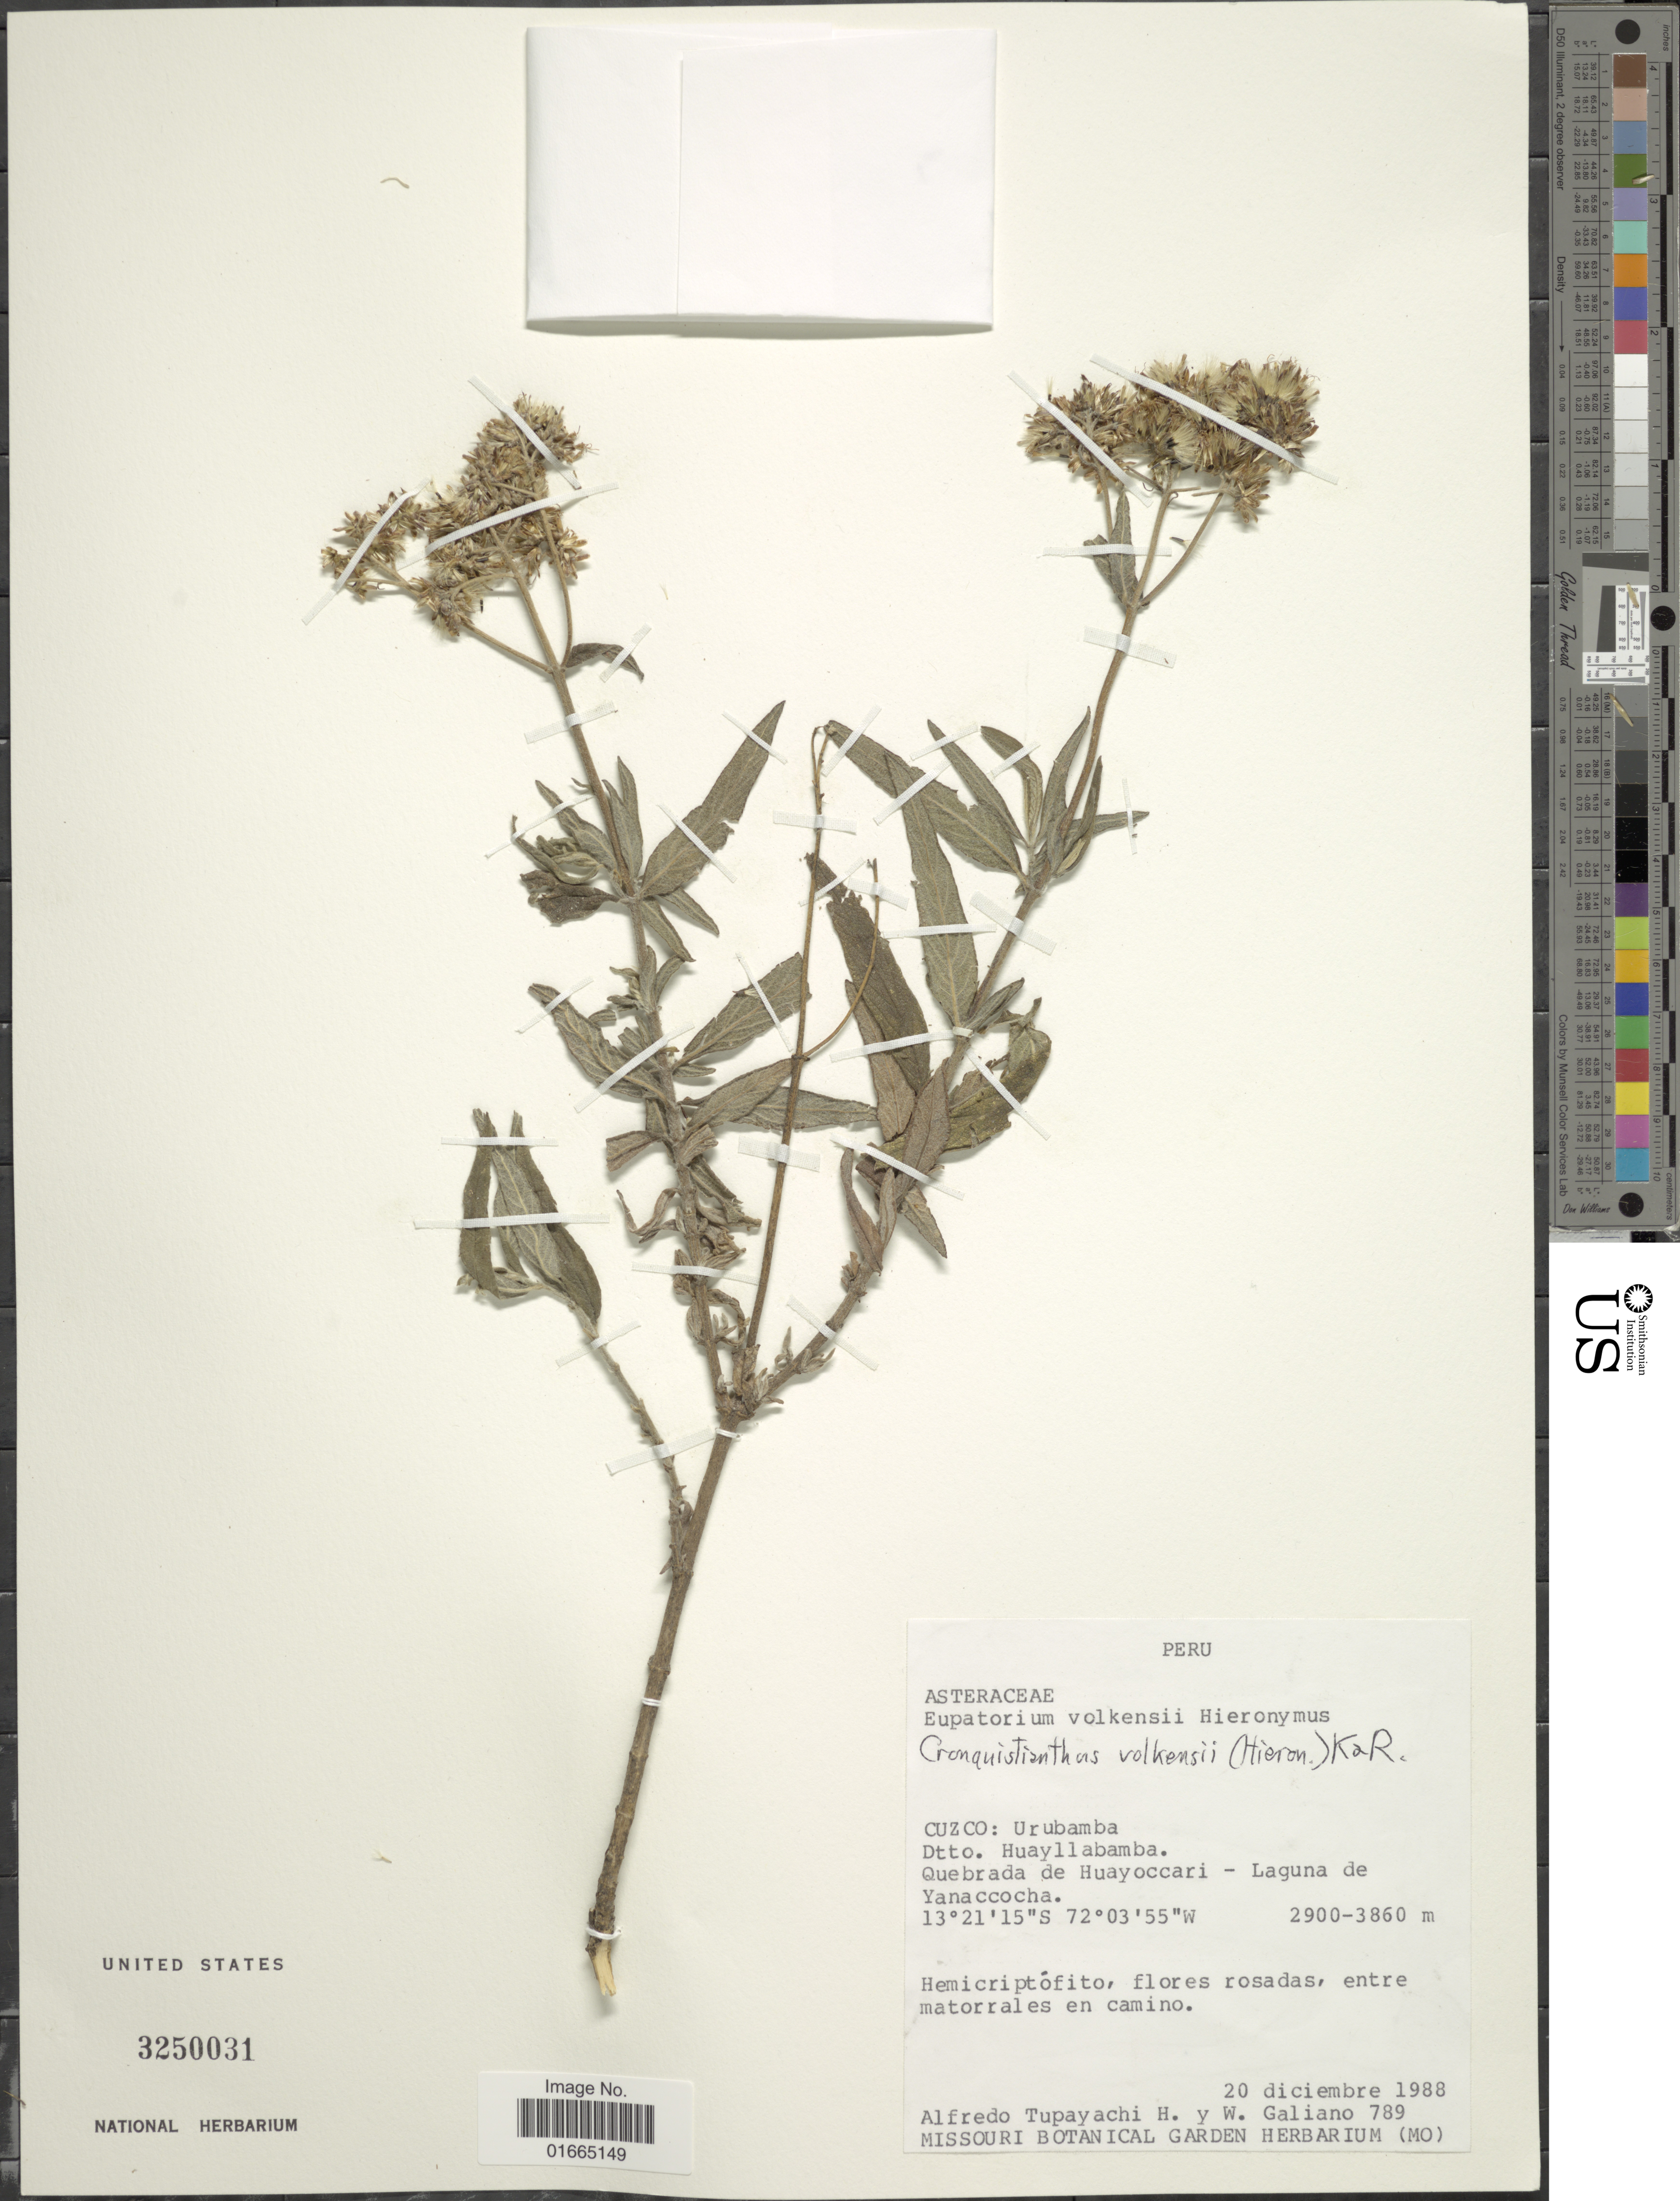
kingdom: Plantae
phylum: Tracheophyta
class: Magnoliopsida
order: Asterales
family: Asteraceae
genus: Cronquistianthus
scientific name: Cronquistianthus volkensii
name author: (Hieron.) R.M. King & H. Rob.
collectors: A. Tupayachi H. & W. Galiano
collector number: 789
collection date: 1988-12-20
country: Peru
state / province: Cusco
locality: Cuzco: Urubamba. Dtto. Huayllabamba. Quebrada de Huayoccari - Laguna de Yanaccocha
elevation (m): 2900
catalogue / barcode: US 3250031